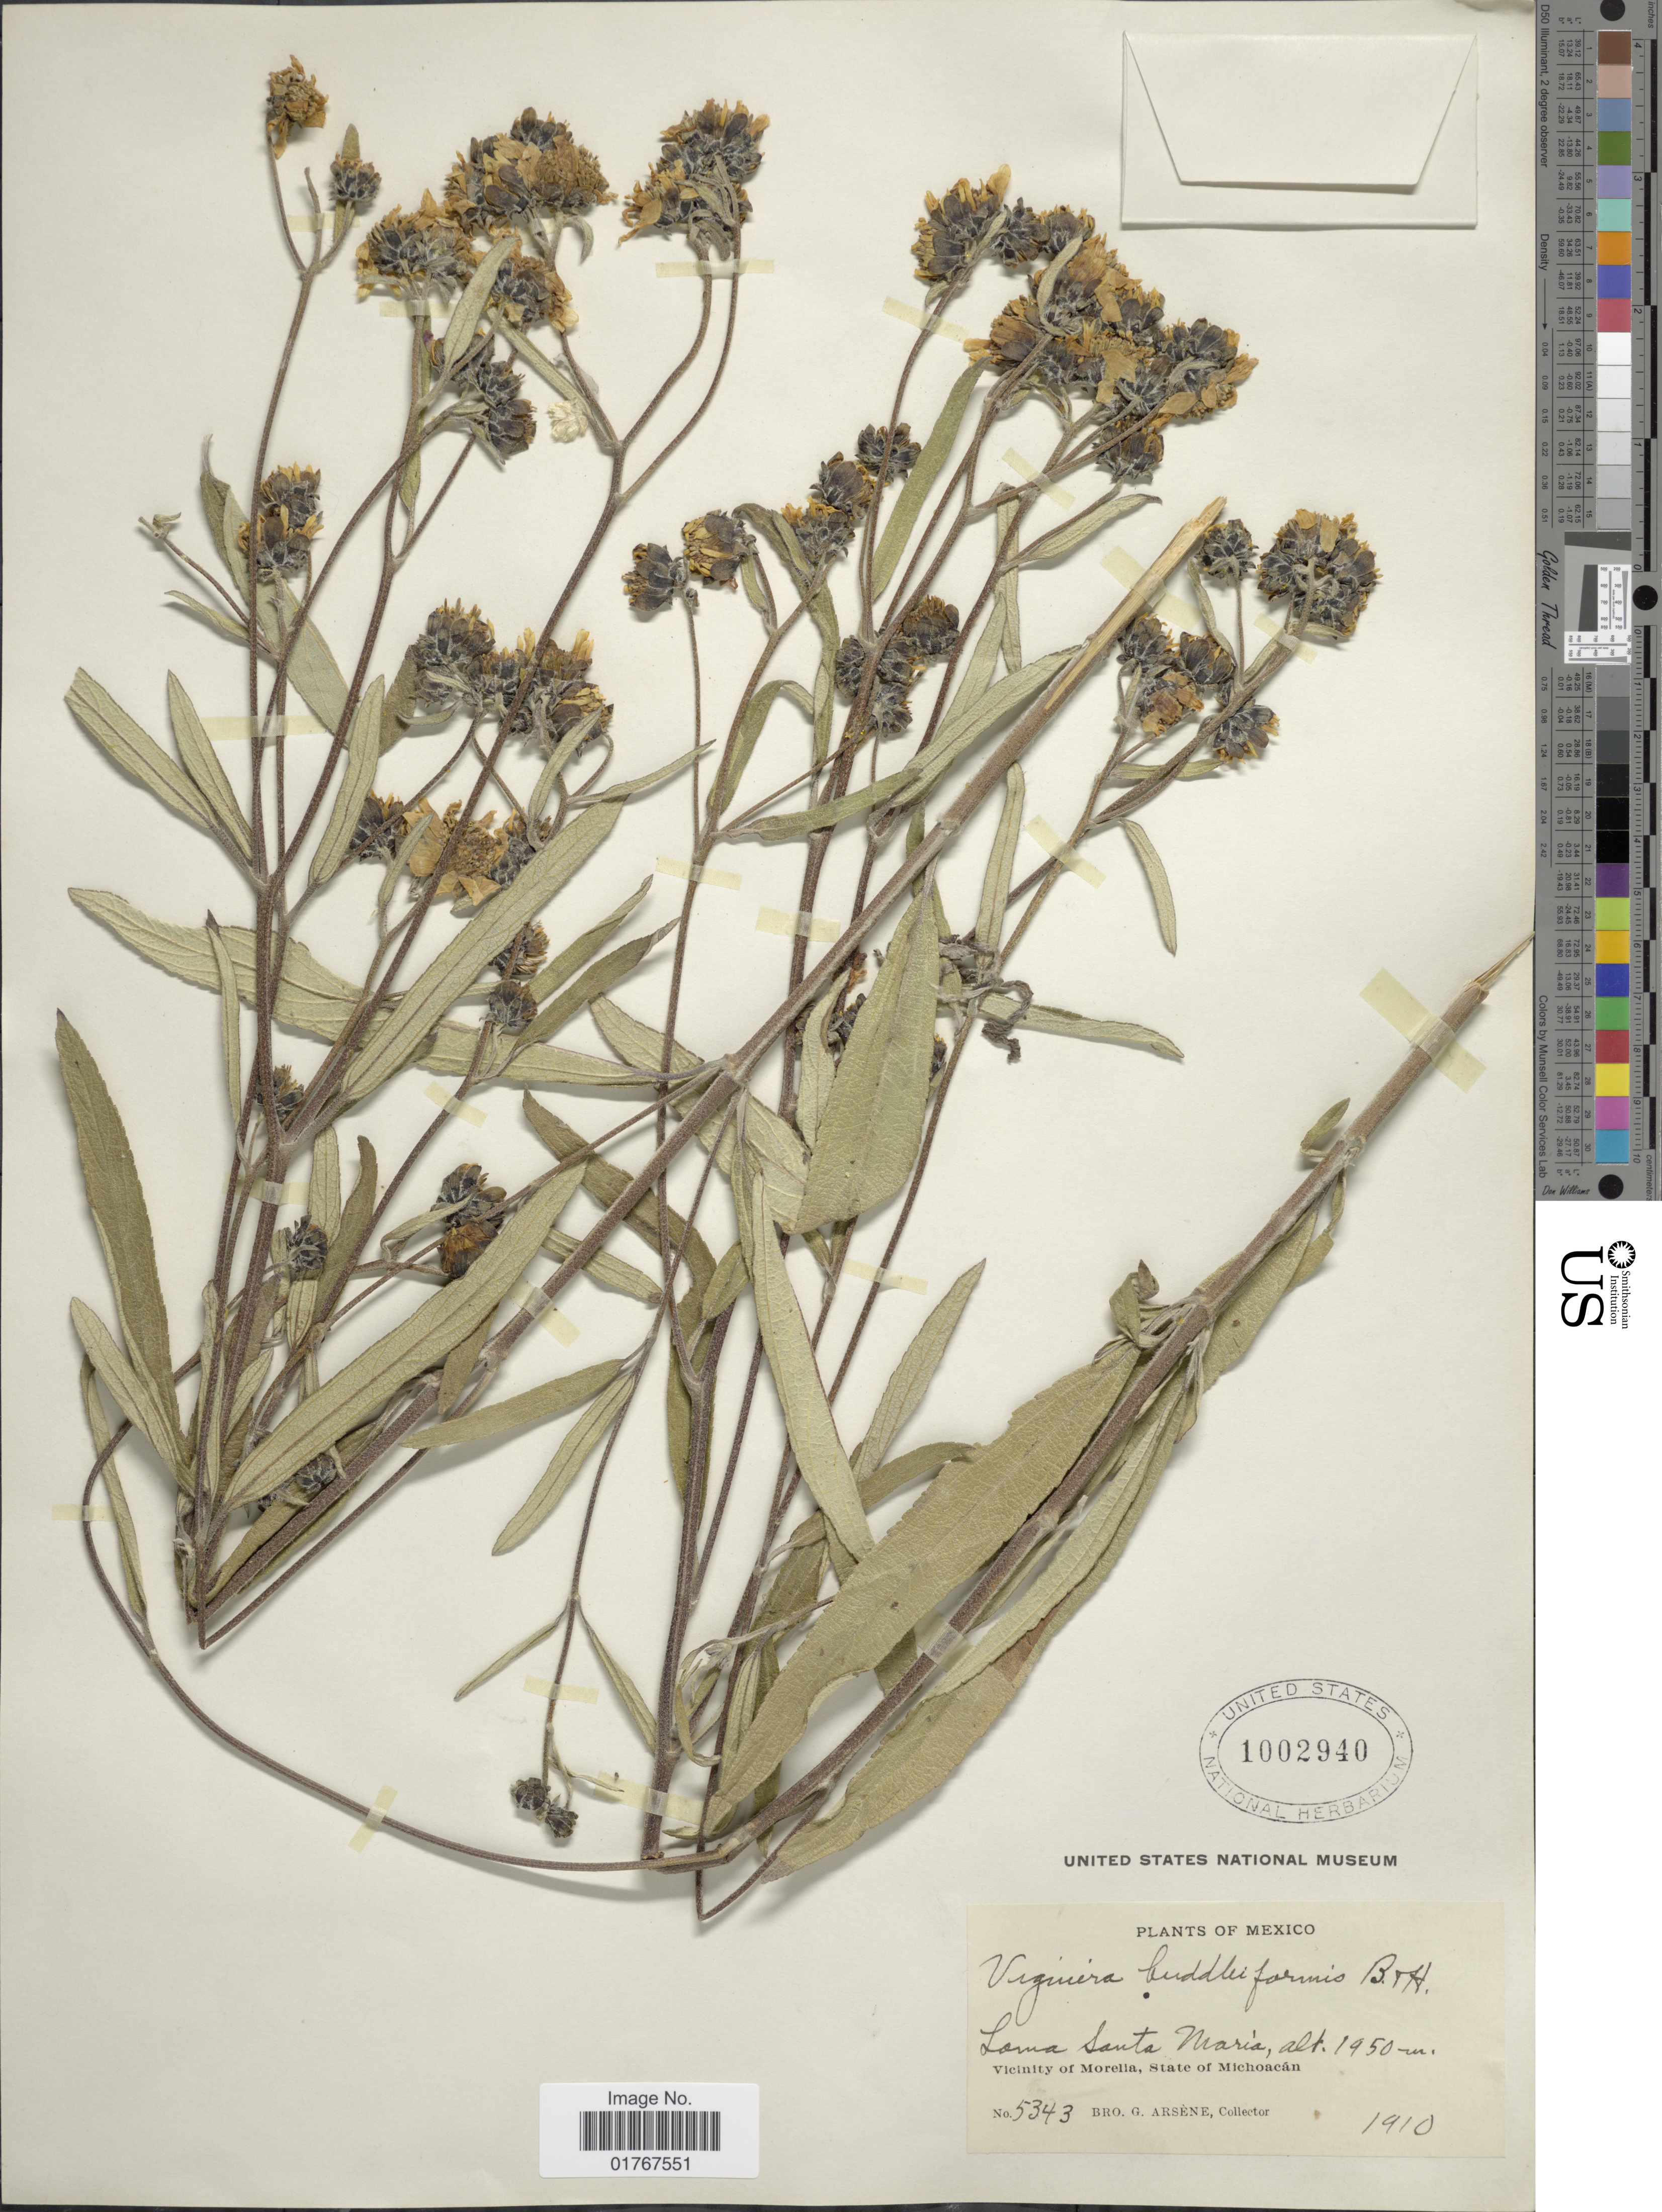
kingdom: Plantae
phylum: Tracheophyta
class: Magnoliopsida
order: Asterales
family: Asteraceae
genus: Viguiera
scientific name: Viguiera buddleiaformis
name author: (DC.) Benth. & Hook.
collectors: Bro. G. Arsène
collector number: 5343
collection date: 1910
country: Mexico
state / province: Michoacán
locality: Loma Santa María, Vicinity of Morelia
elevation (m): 1950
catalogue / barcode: US 1002940